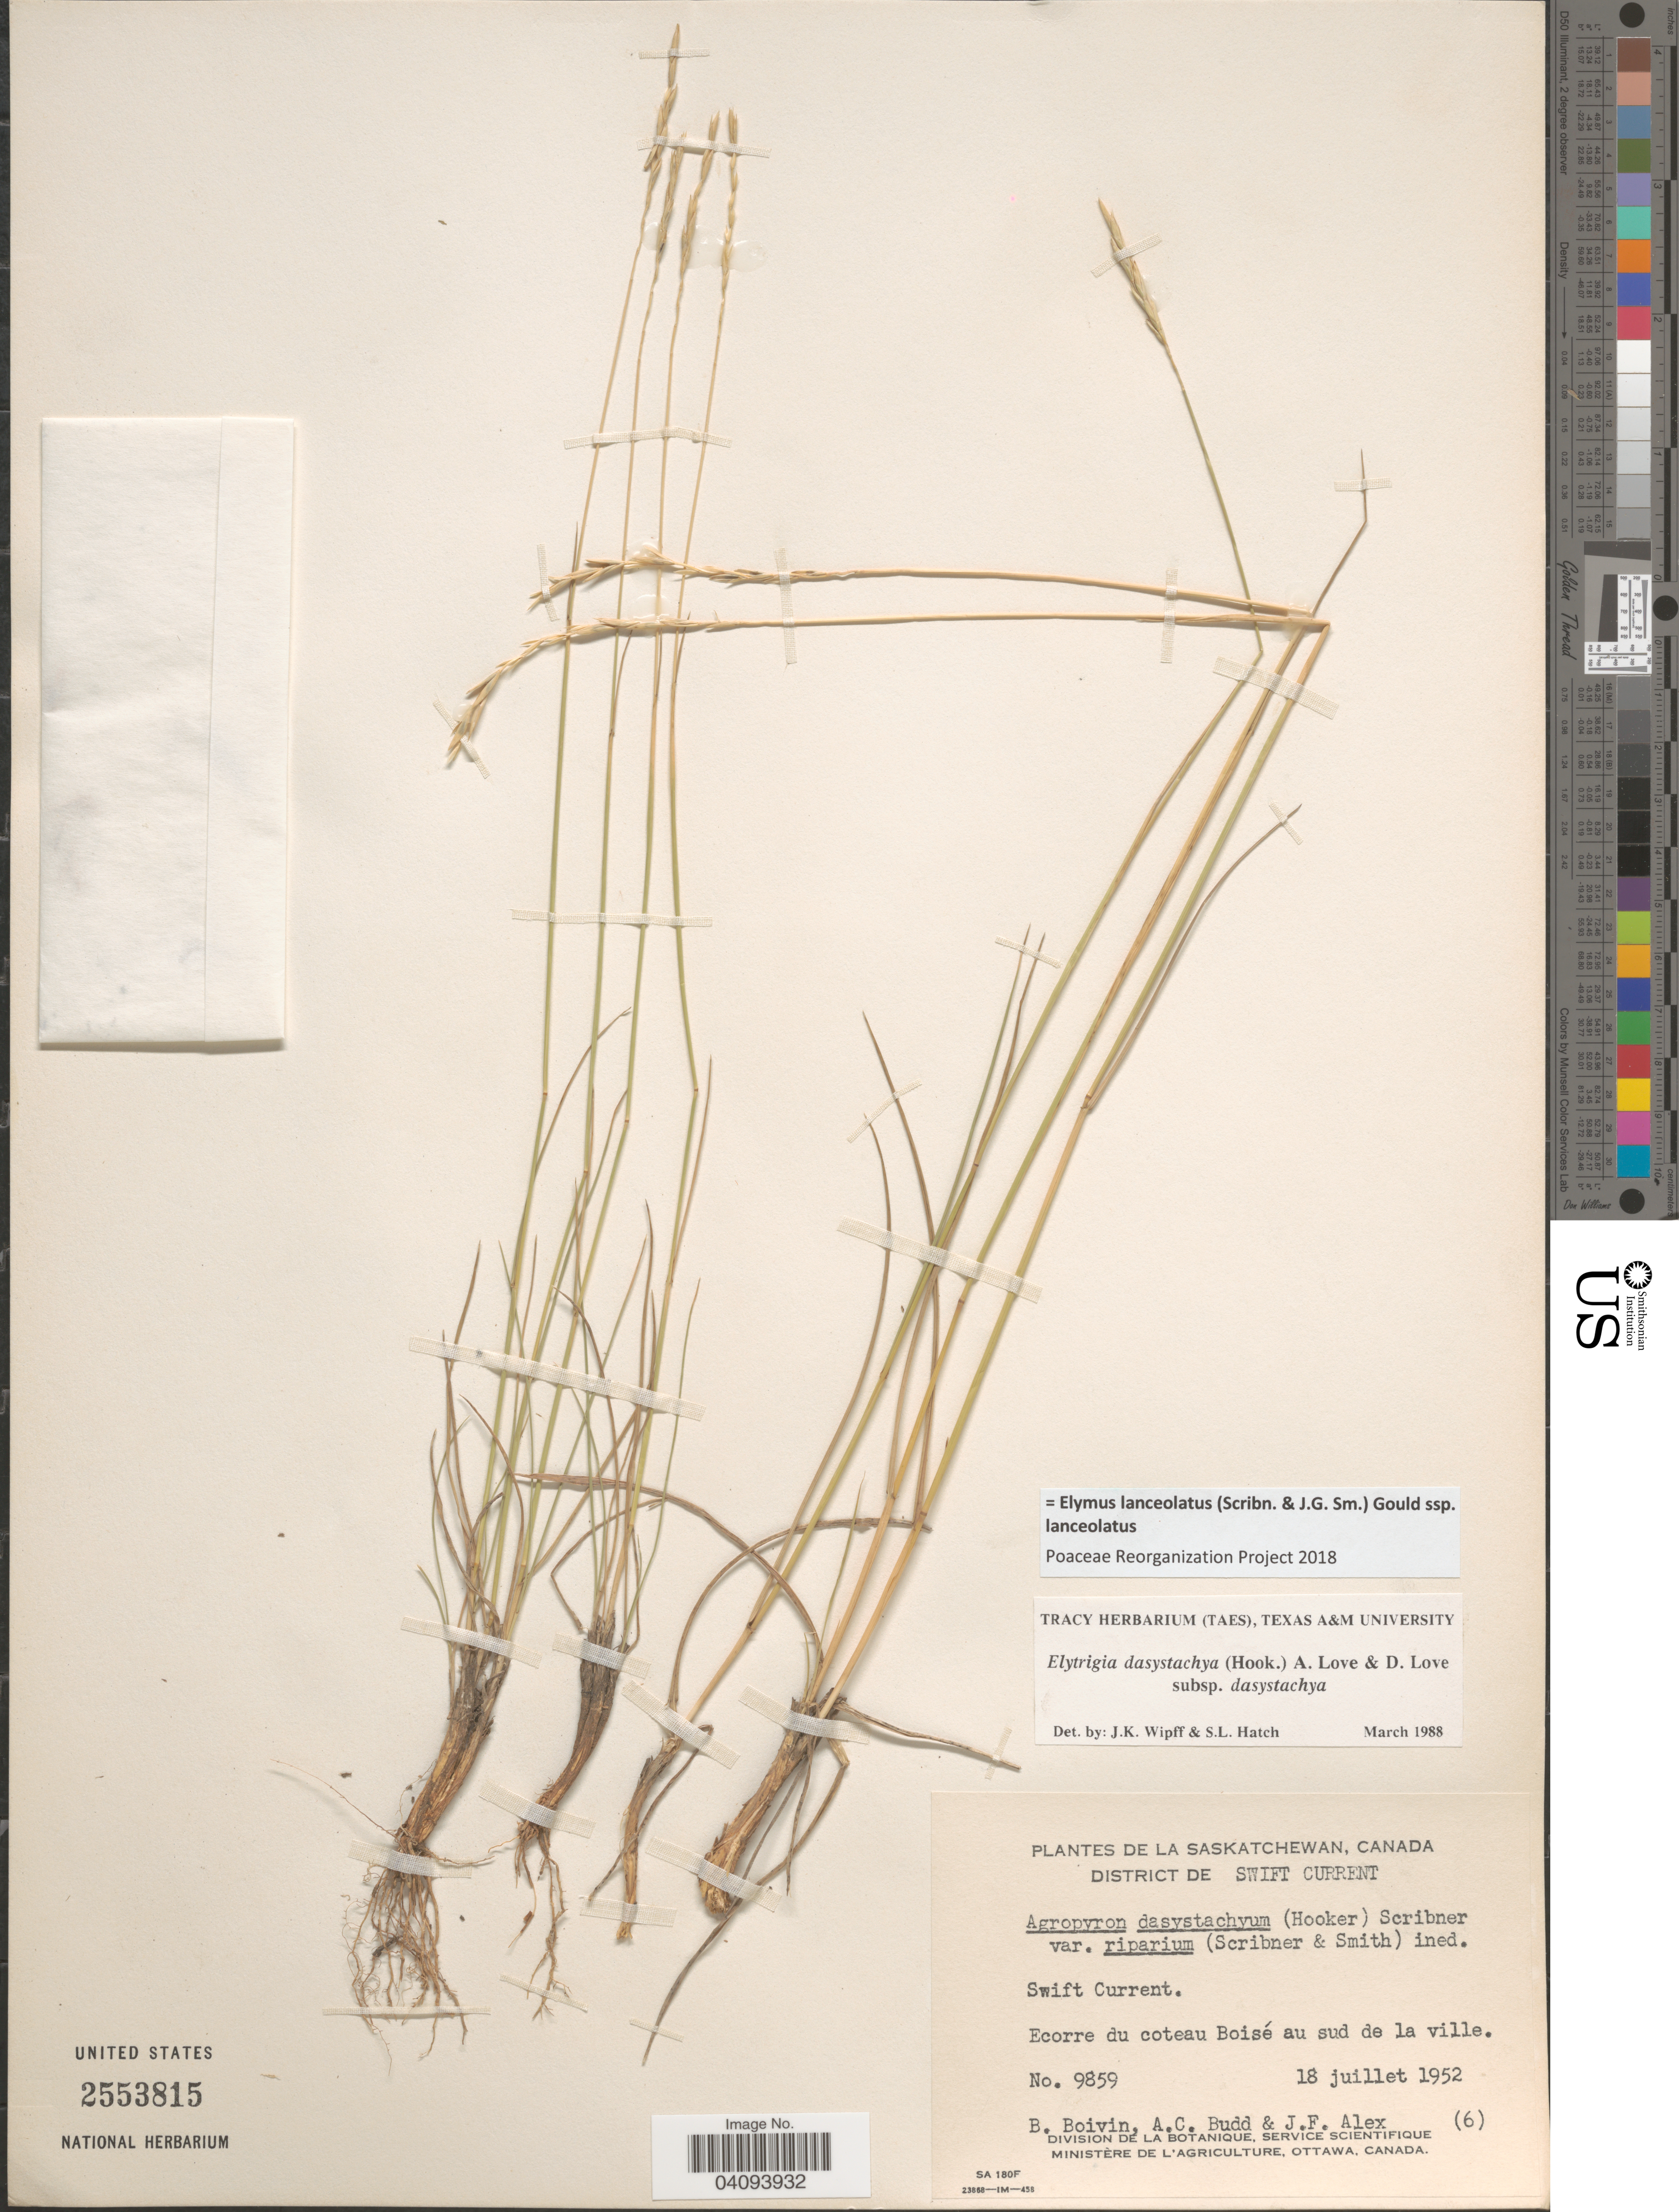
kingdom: Plantae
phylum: Tracheophyta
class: Liliopsida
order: Poales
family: Poaceae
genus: Elymus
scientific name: Elymus lanceolatus subsp. lanceolatus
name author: (Scribn. & J.G. Sm.) Gould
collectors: J. R. B. Boivin, A. Budd & J. F. Alex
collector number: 9859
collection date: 1952-07-18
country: Canada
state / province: Saskatchewan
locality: District de Swift Current. Swift Current. Ecorre du coteau Boisé au sud de la ville.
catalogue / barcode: US 2553815